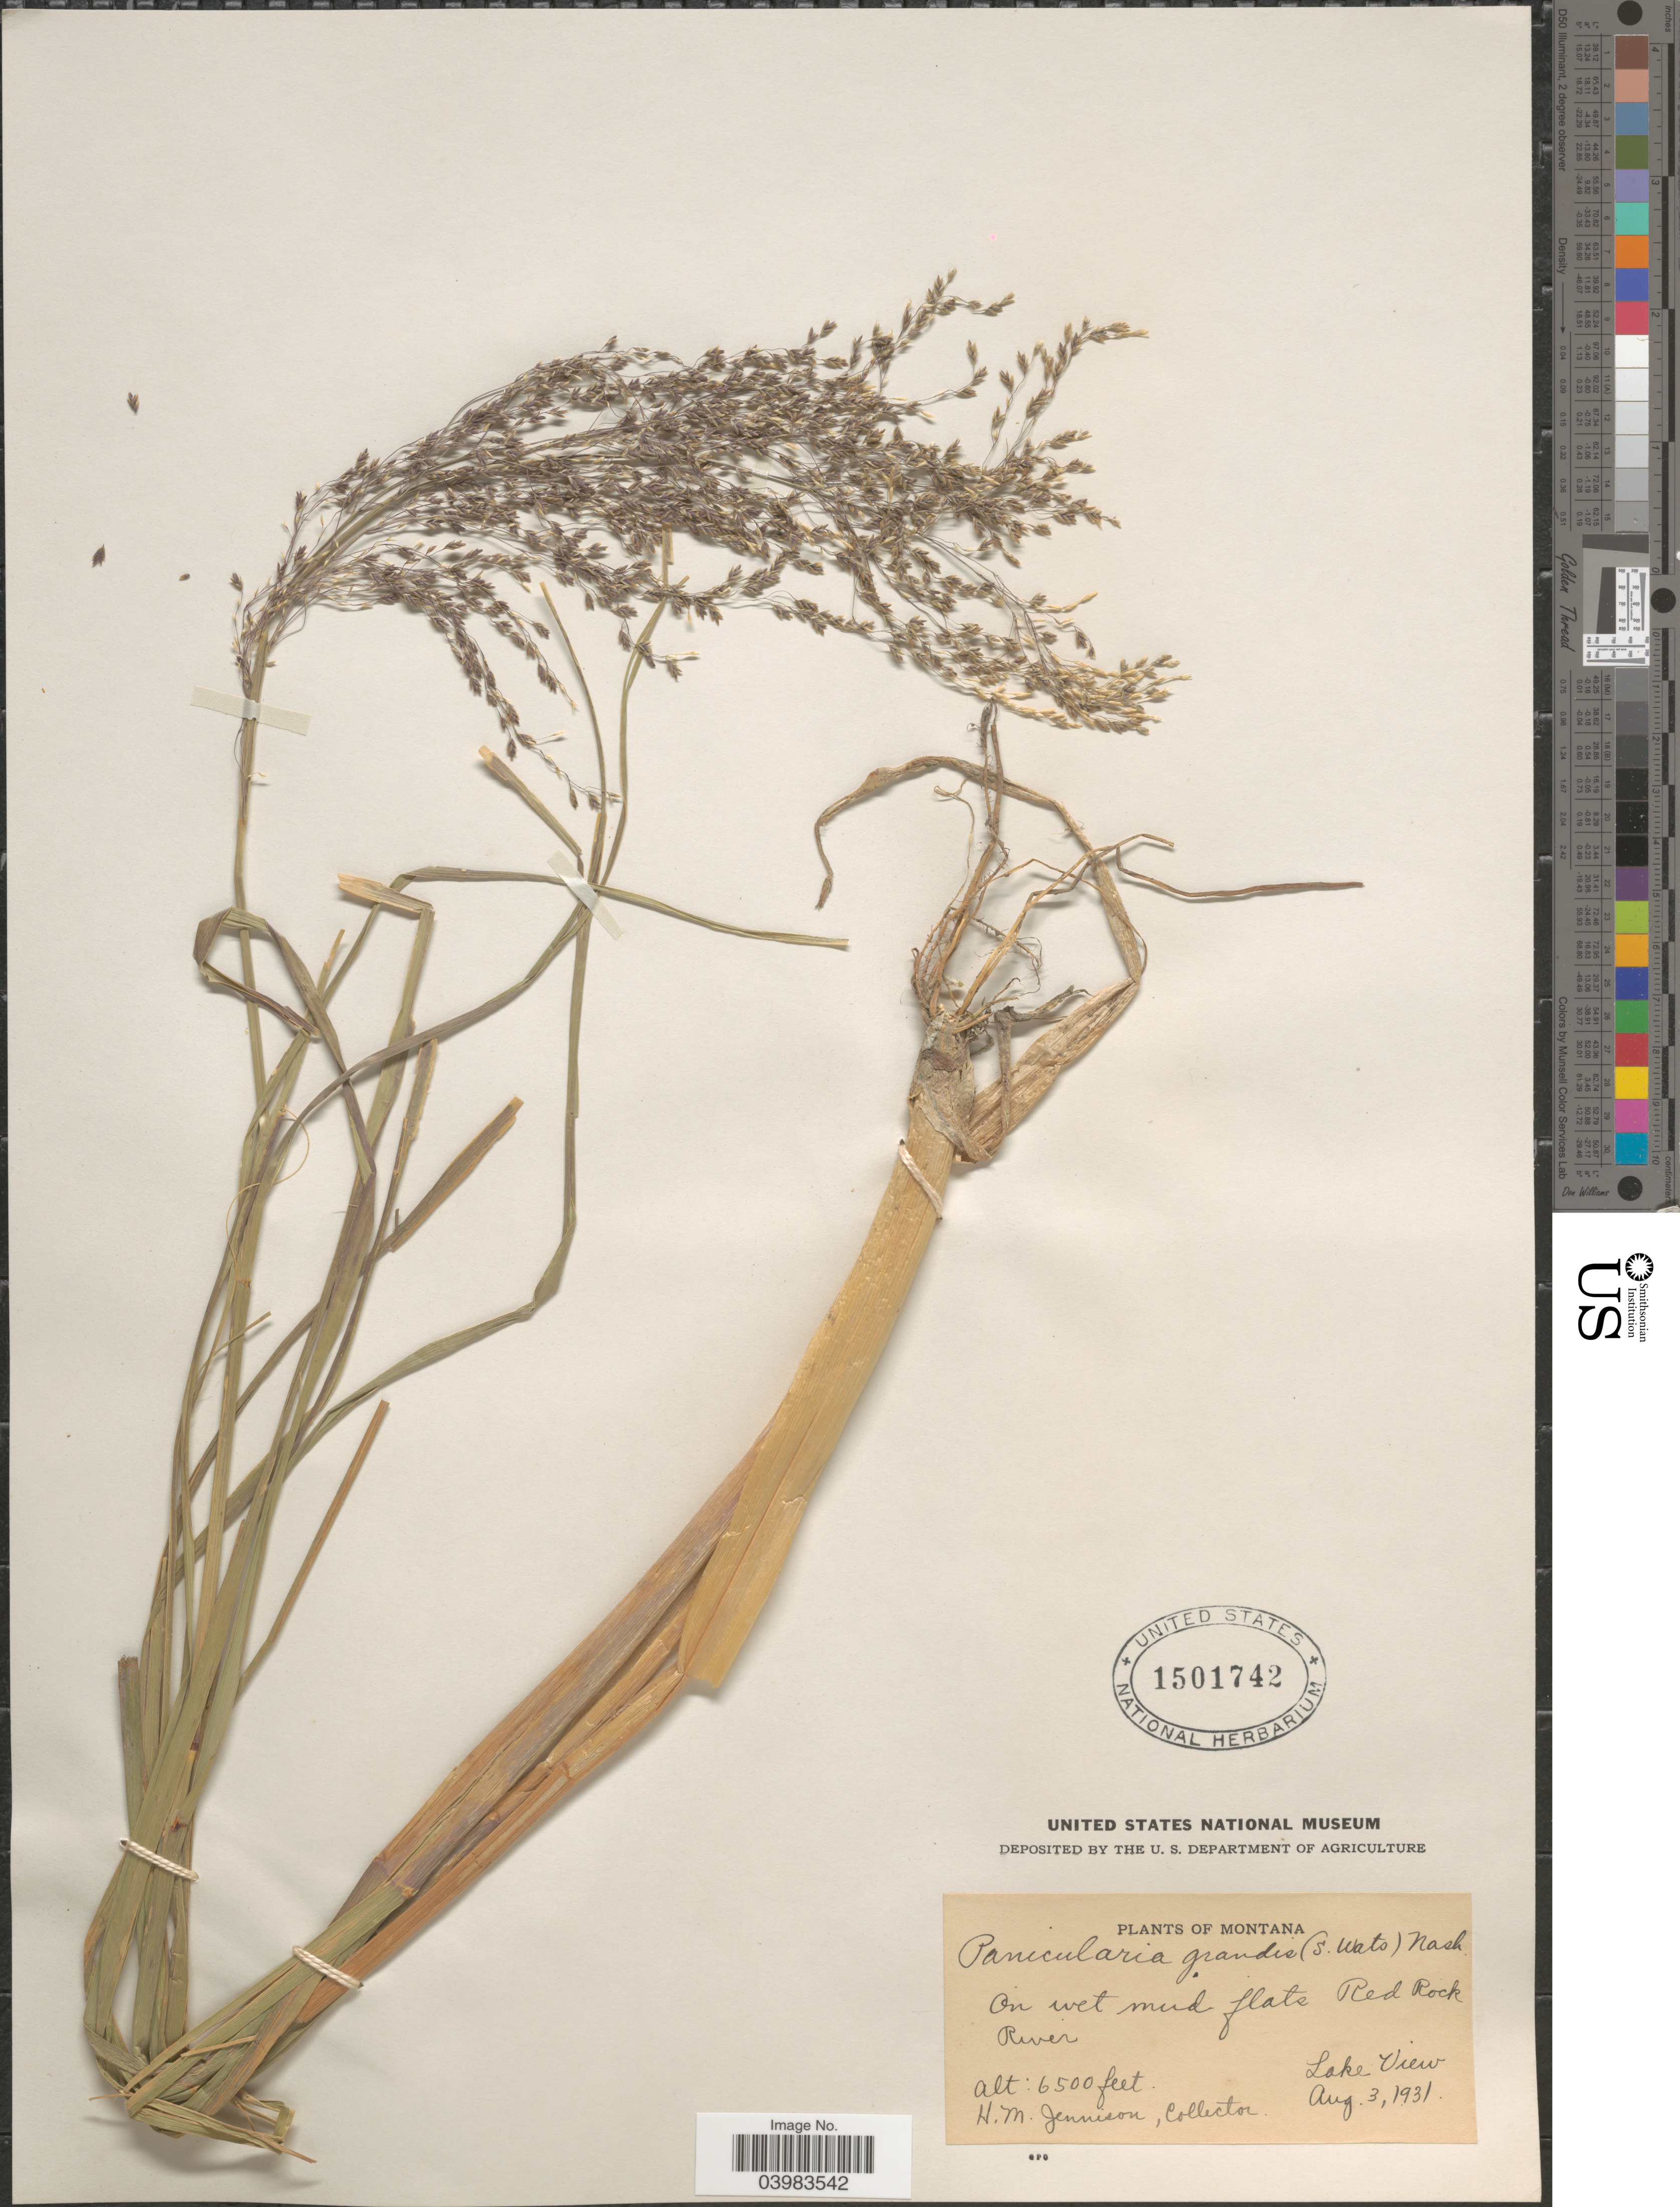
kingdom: Plantae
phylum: Tracheophyta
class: Liliopsida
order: Poales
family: Poaceae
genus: Glyceria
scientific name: Glyceria grandis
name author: S. Watson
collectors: H. Jennison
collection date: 1931-08-03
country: United States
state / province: Montana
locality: On wet mud flats Red Rock River. Lake View.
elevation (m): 1981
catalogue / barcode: US 1501742